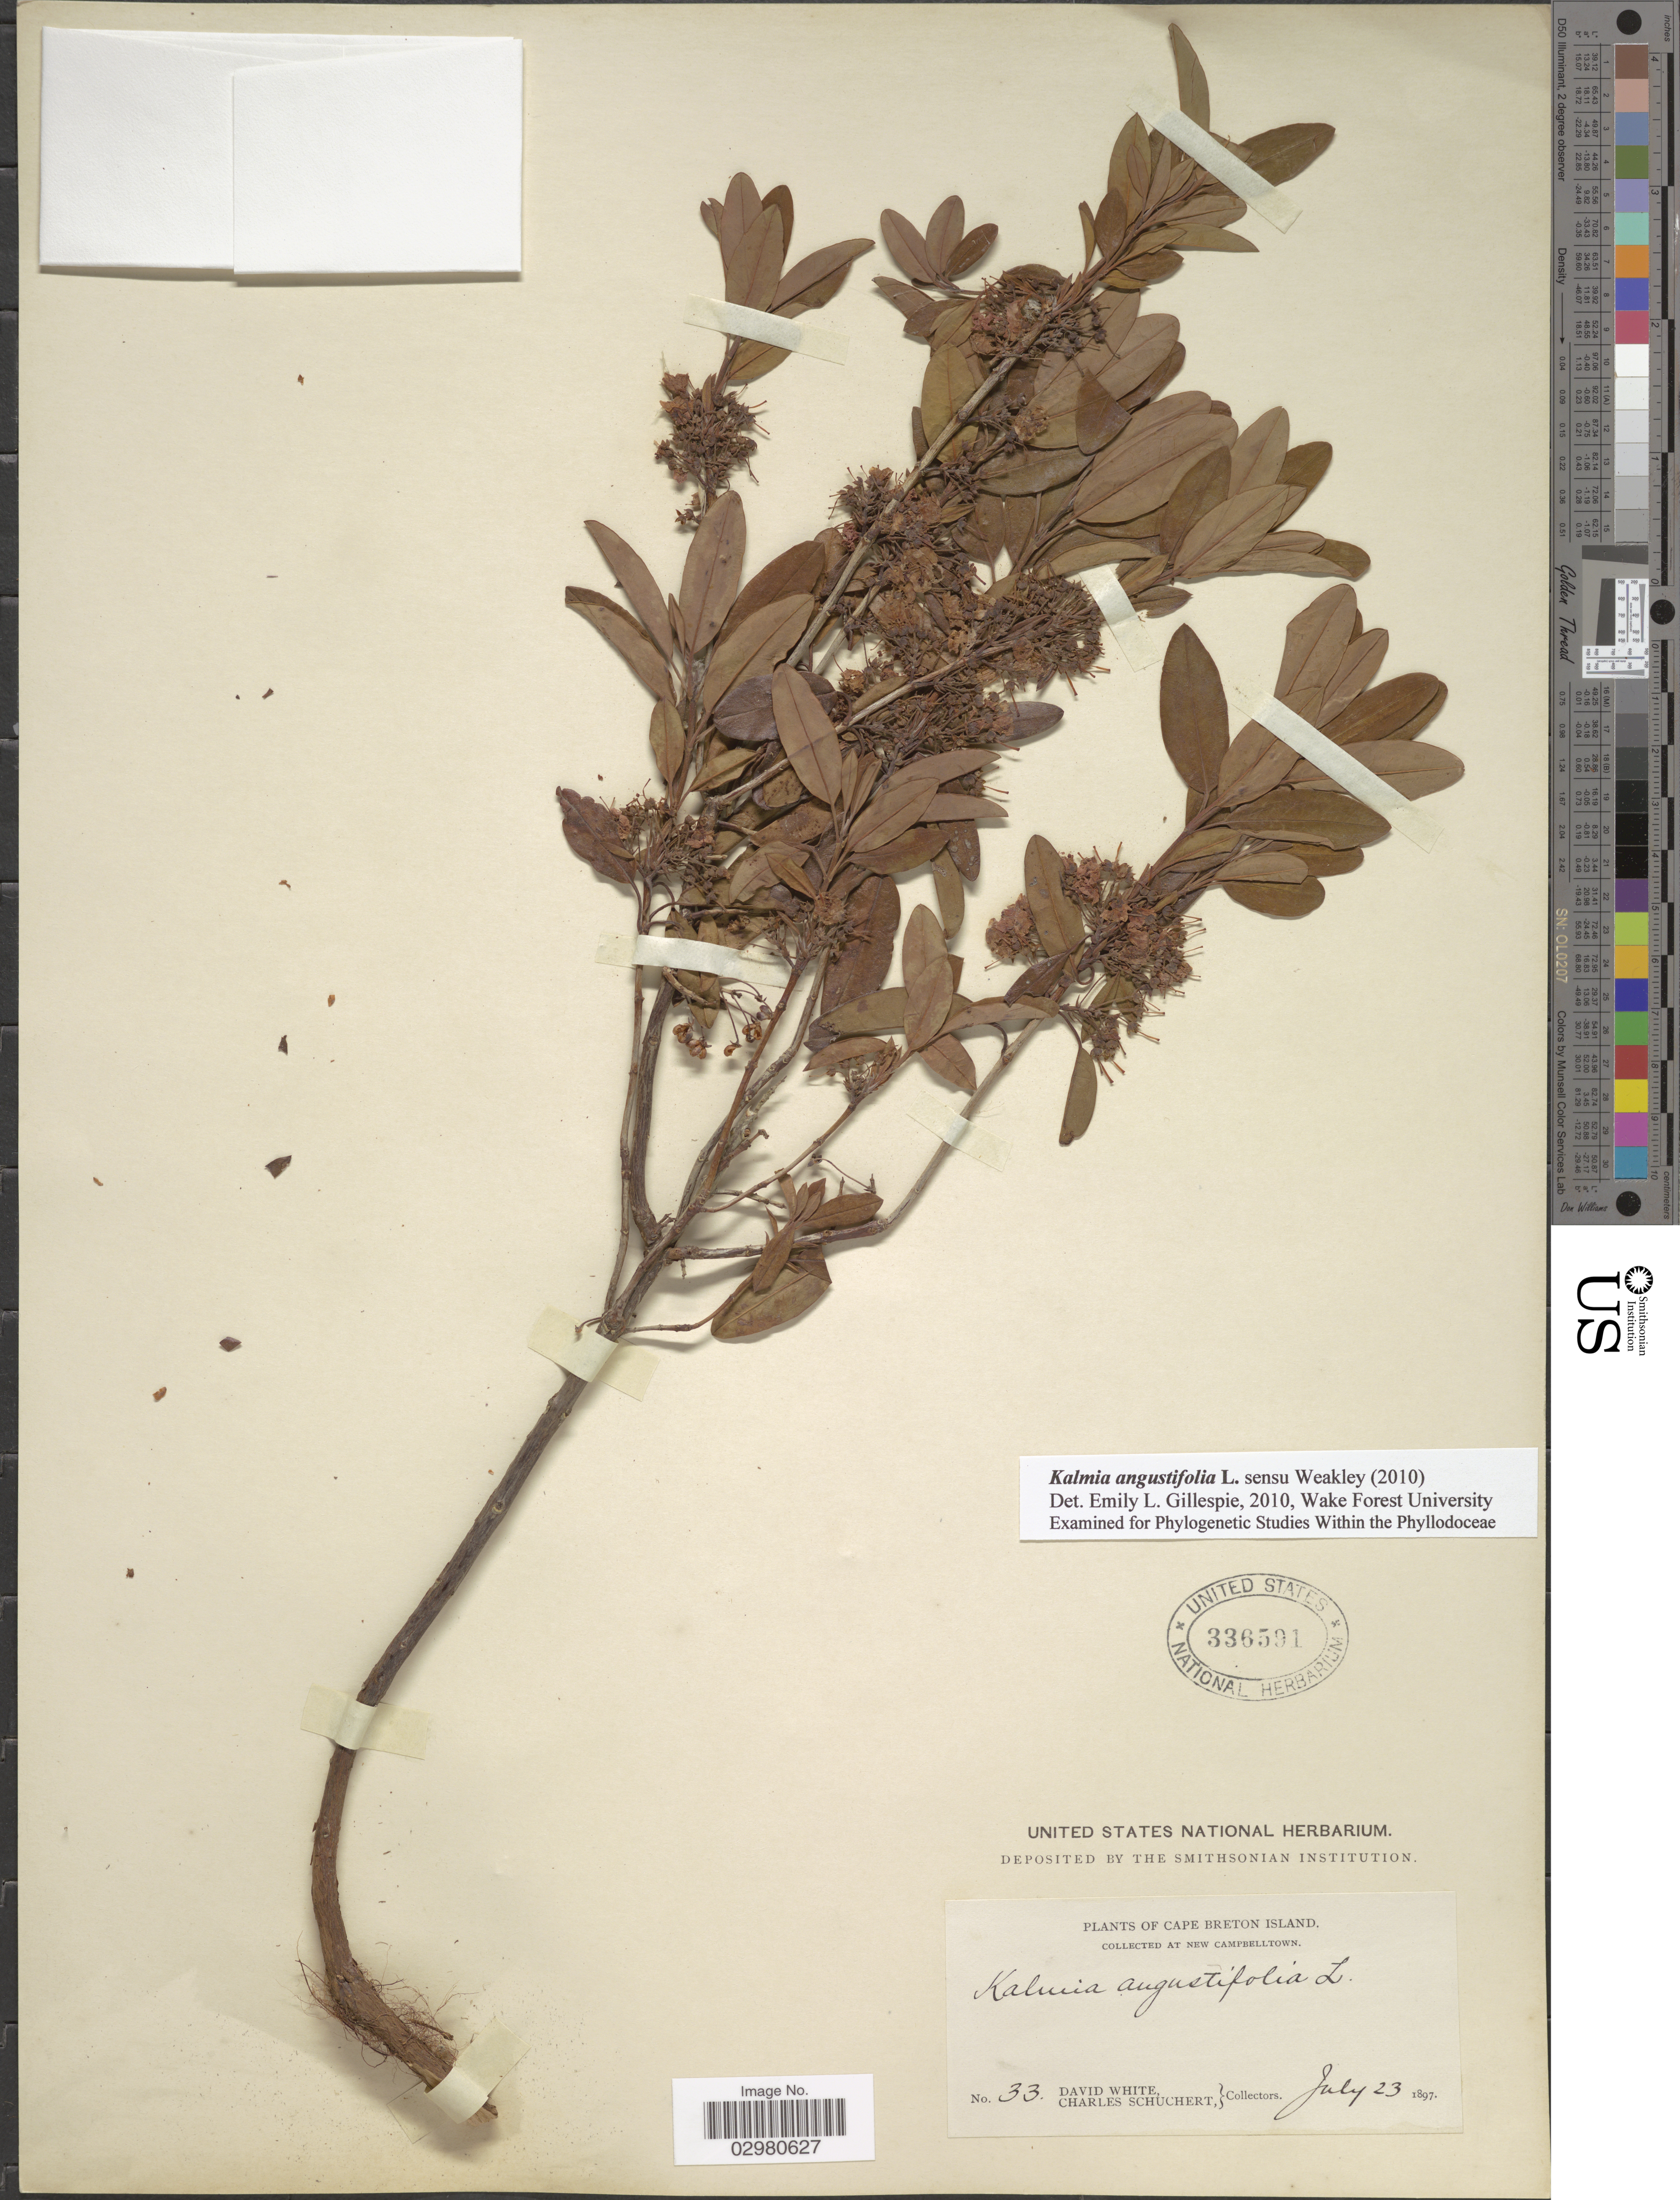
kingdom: Plantae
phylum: Tracheophyta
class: Magnoliopsida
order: Ericales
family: Ericaceae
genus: Kalmia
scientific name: Kalmia angustifolia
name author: L.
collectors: D. White & C. Schuchert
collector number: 33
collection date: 1897-07-23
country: Canada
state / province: Nova Scotia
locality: Cape Breton Island. At New Campbelltown.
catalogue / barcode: US 336591